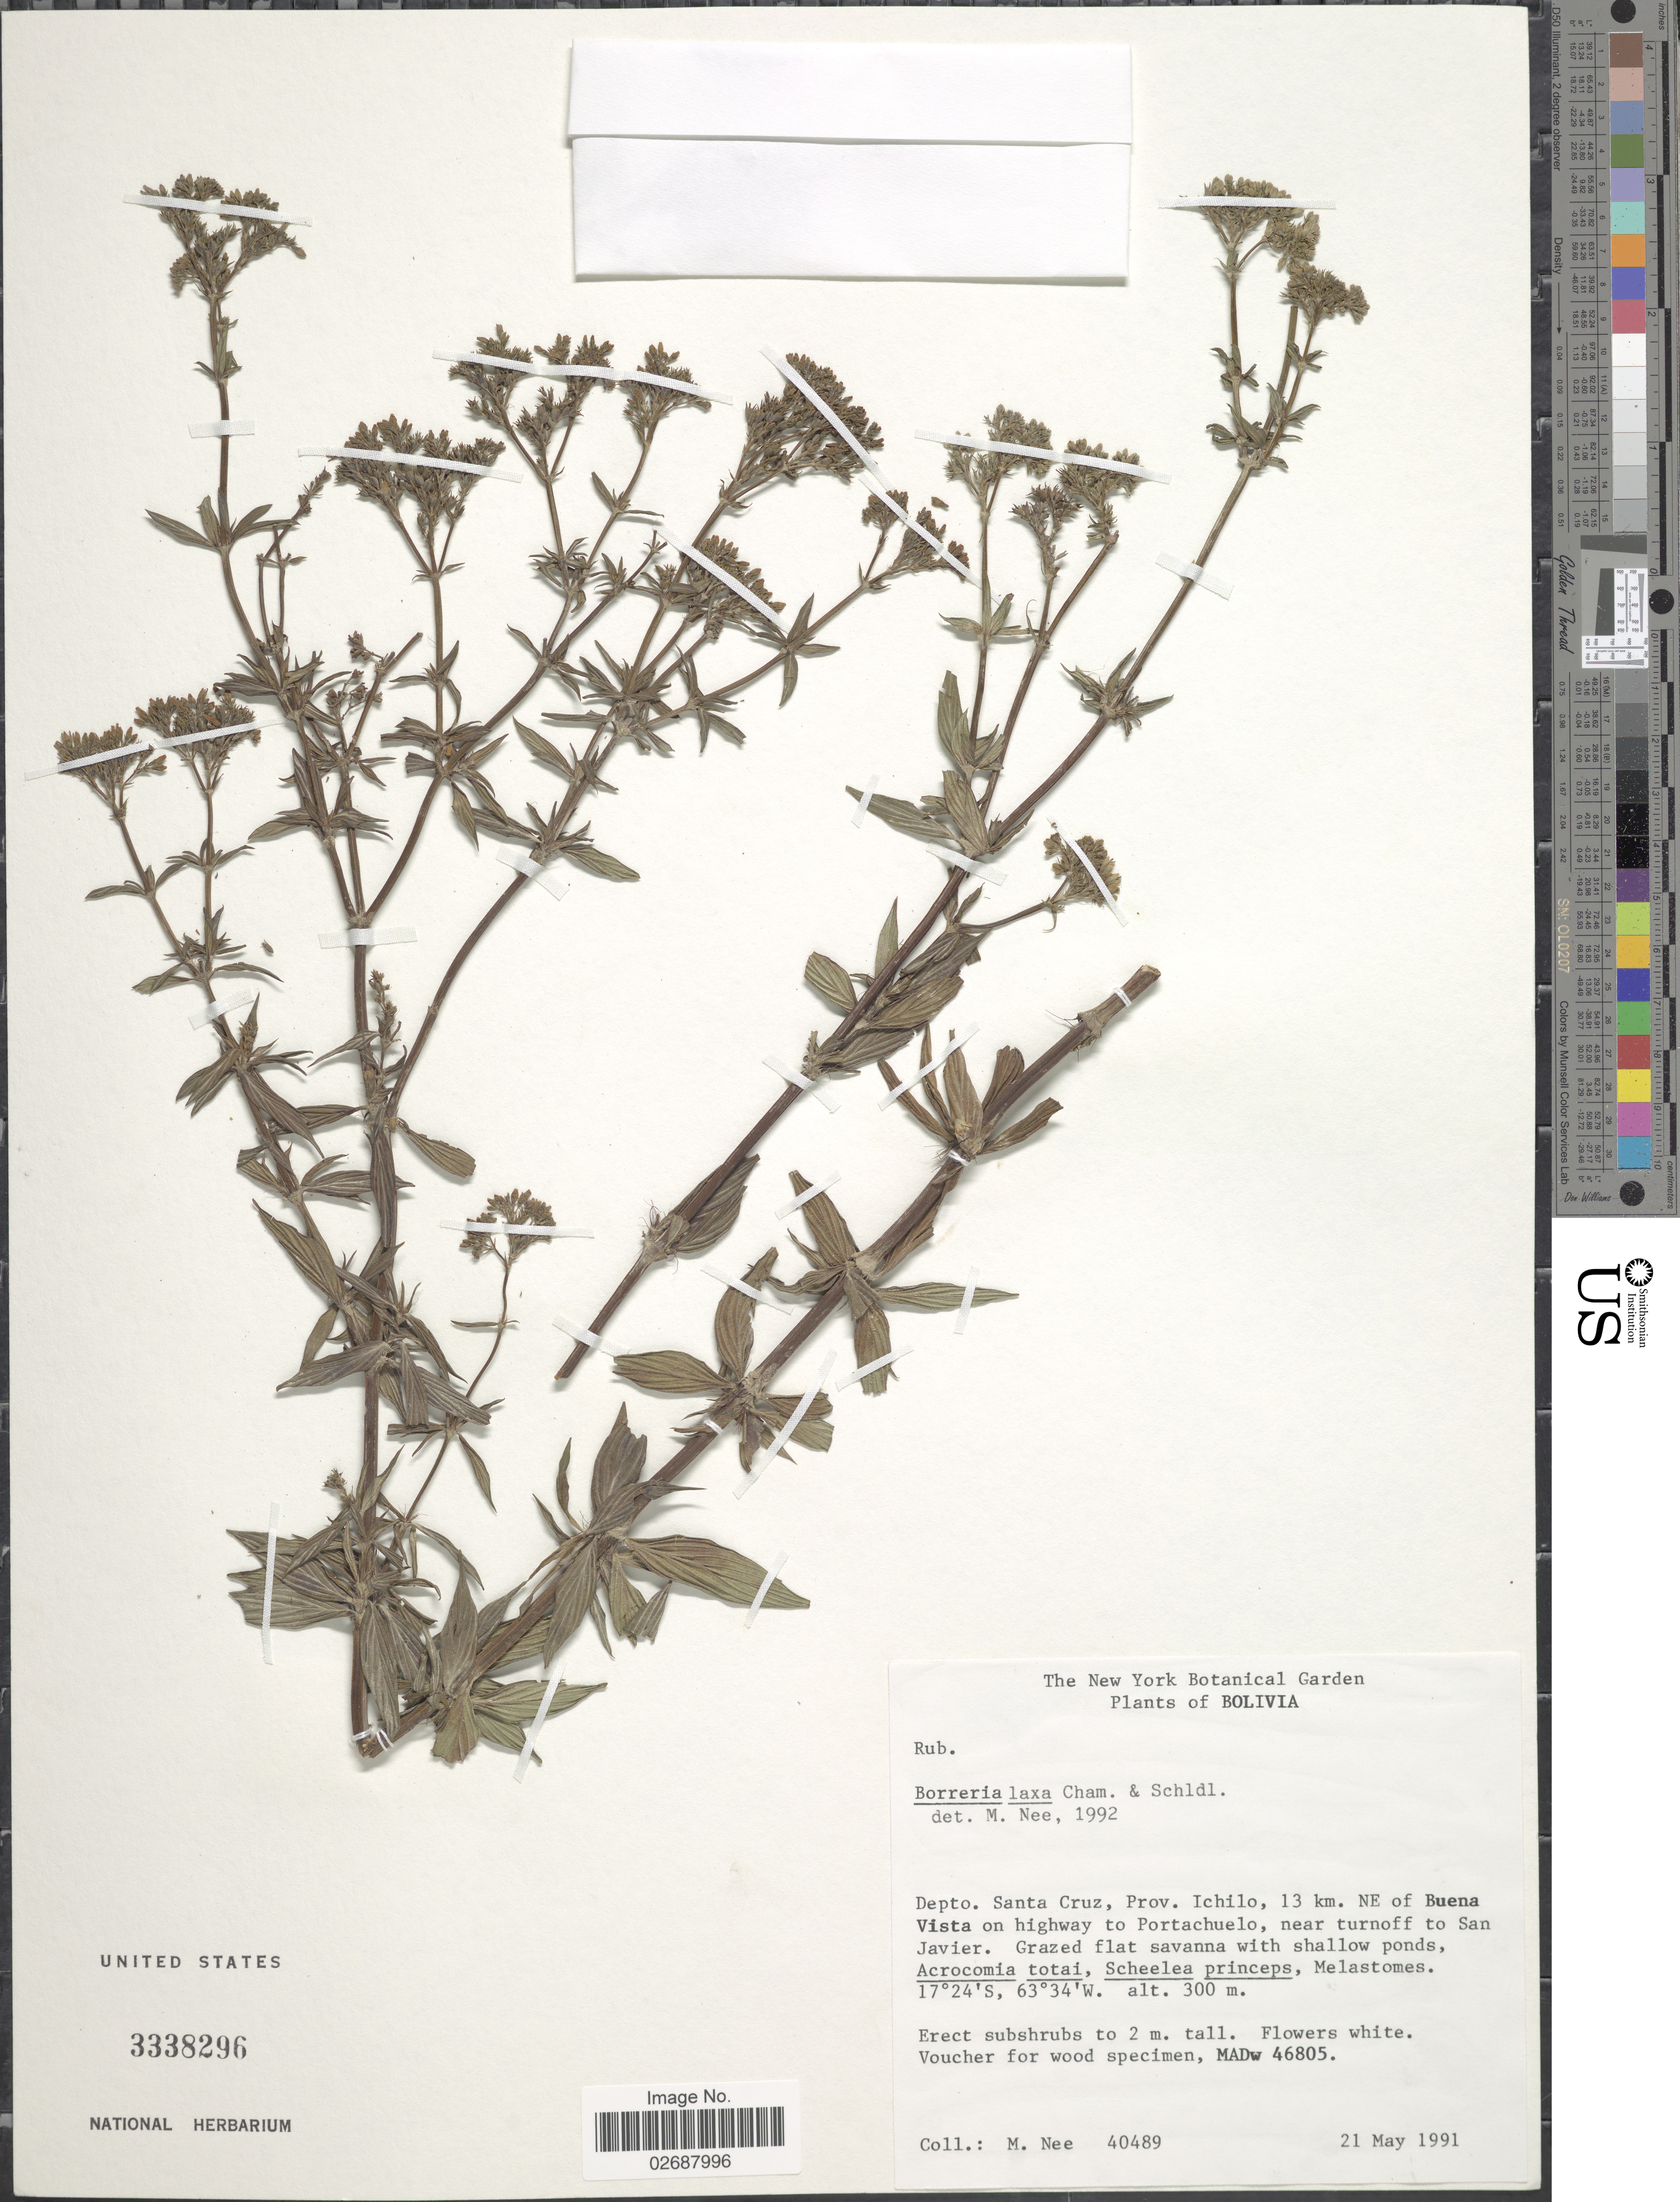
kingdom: Plantae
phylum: Tracheophyta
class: Magnoliopsida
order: Gentianales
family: Rubiaceae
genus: Galianthe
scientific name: Galianthe laxa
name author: (Cham. & Schltdl.) E.L. Cabral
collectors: M. Nee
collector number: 40489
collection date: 1991-05-21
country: Bolivia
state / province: Santa Cruz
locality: Prov. Ichilo, 13 km. NE of Buena Vista on highway to Portachuelo, near turnoff to San Javier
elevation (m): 300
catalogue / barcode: US 3338296